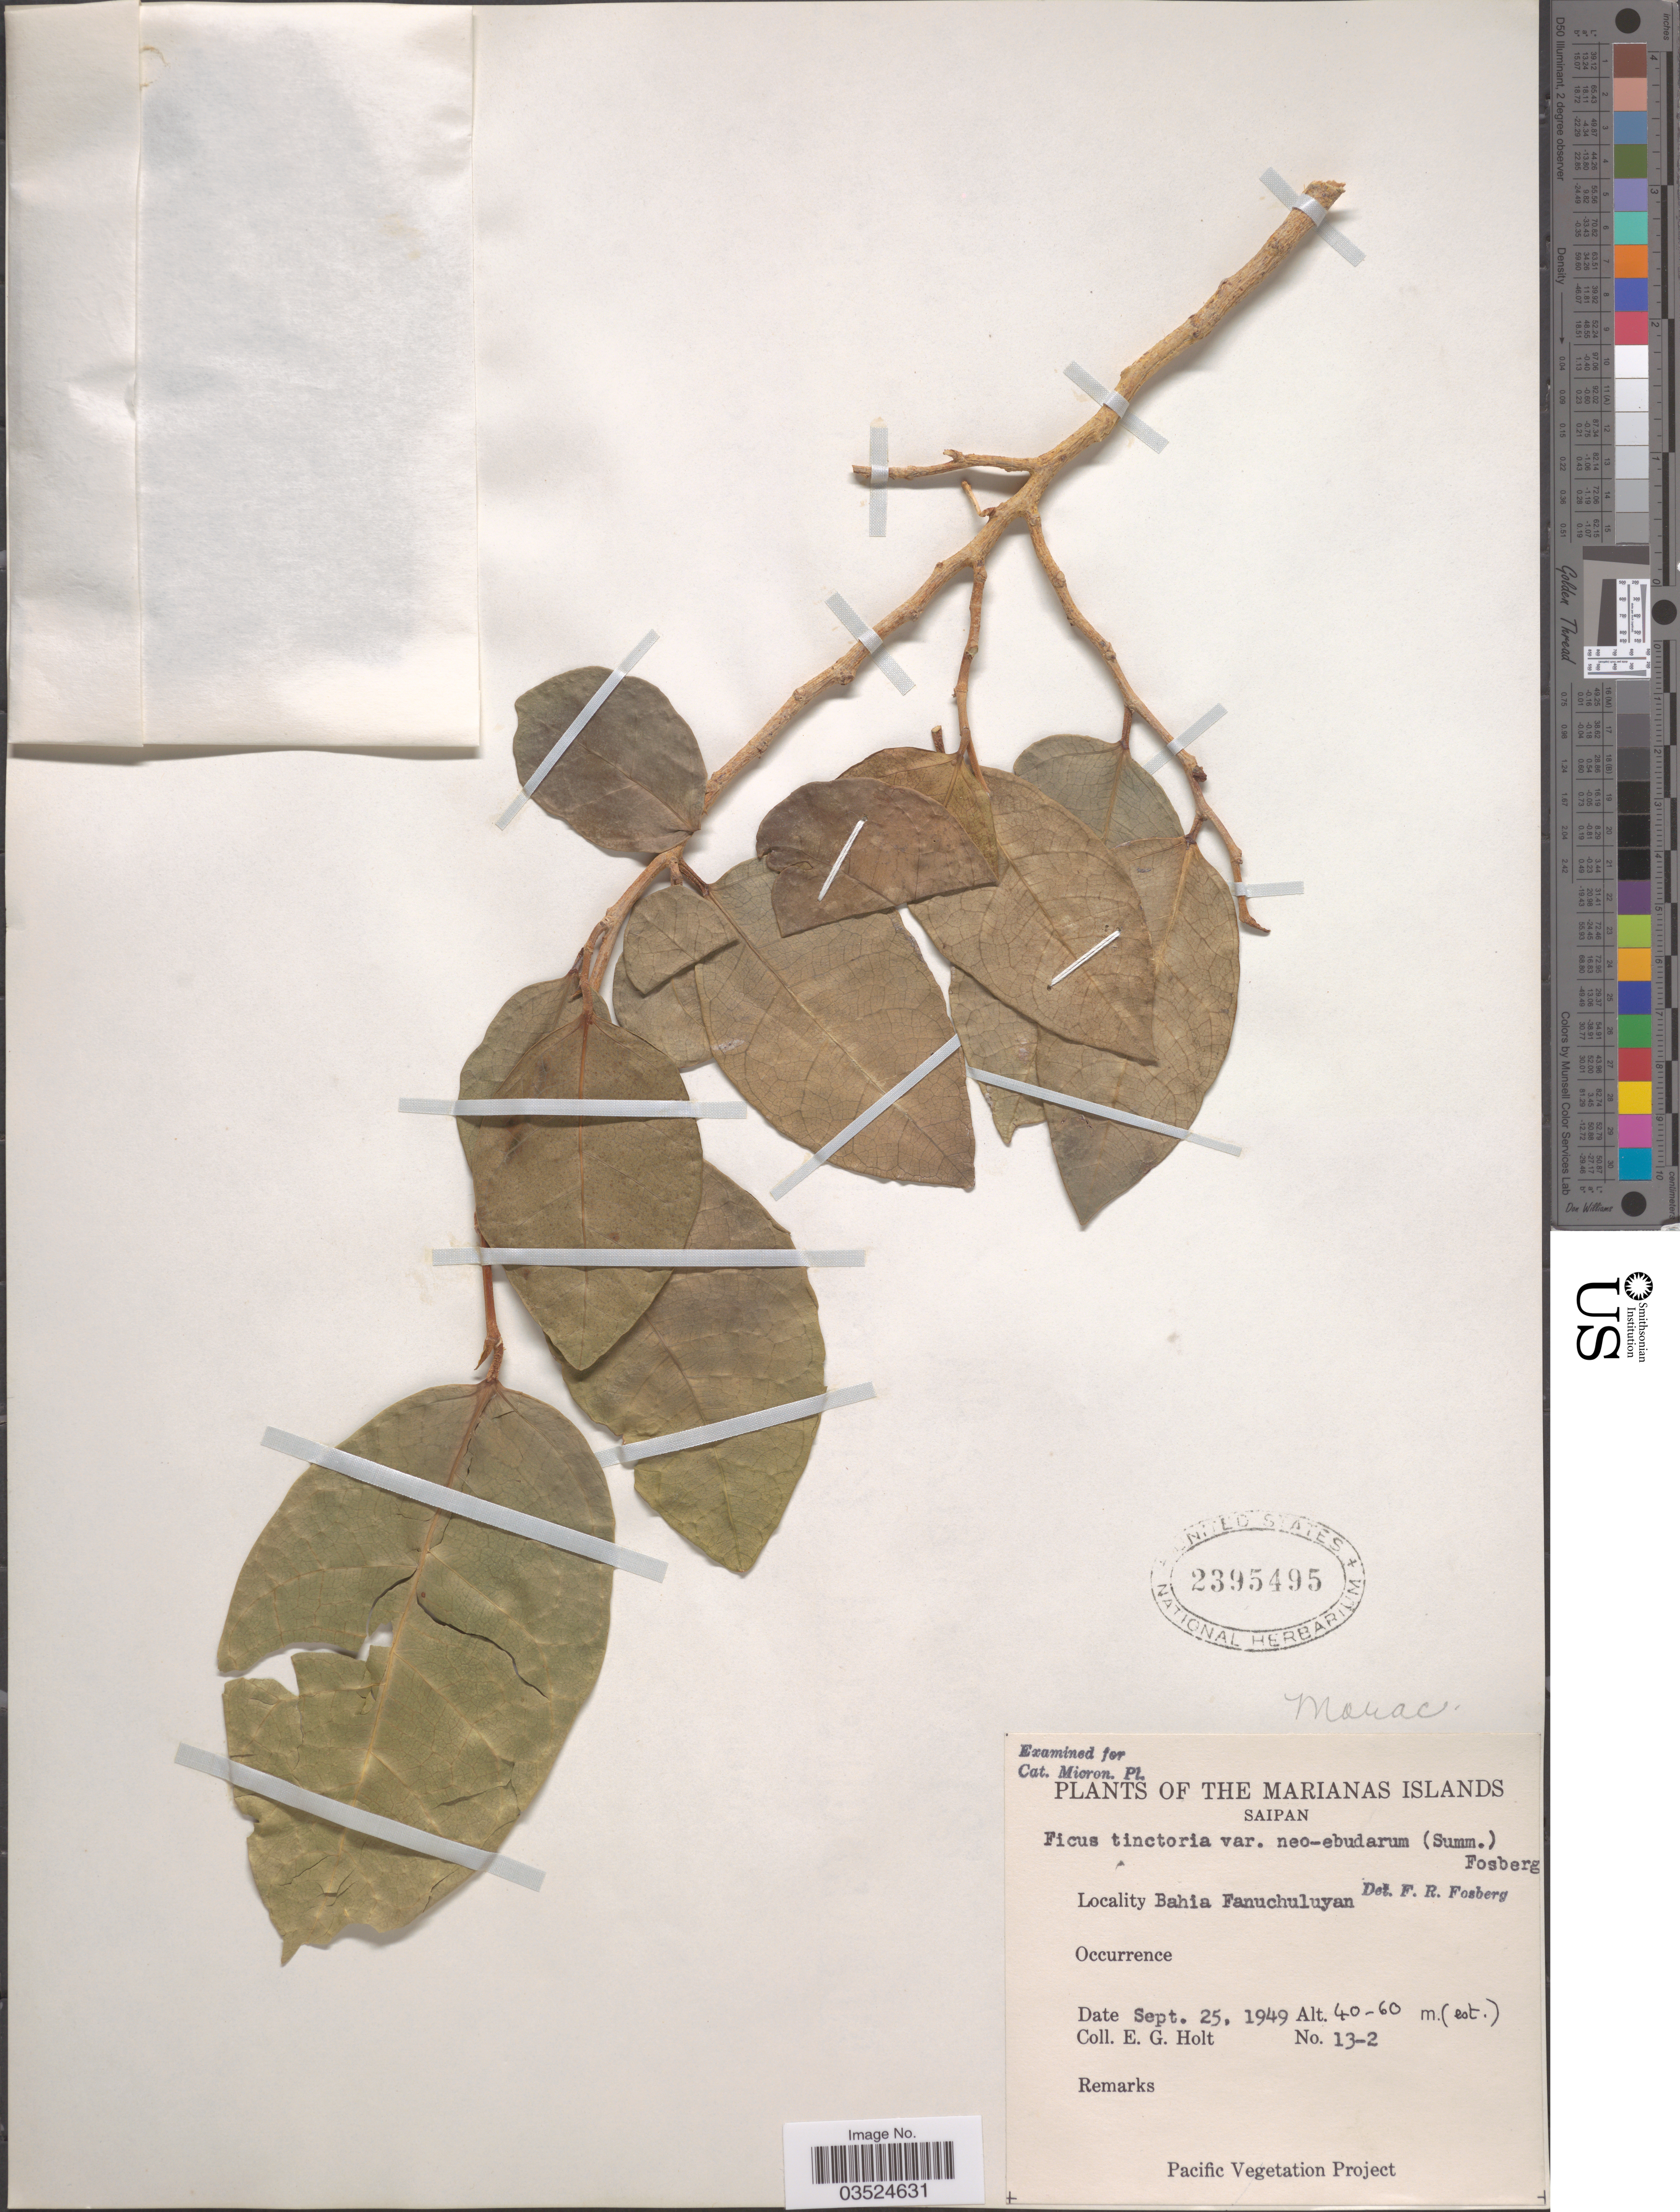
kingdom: Plantae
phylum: Tracheophyta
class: Magnoliopsida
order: Rosales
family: Moraceae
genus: Ficus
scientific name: Ficus tinctoria var. neoebudarum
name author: (Summerh.) Fosberg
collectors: E. G. Holt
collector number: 13-2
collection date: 1949-09-25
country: Northern Mariana Islands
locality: The Marianas Islands. Saipan. Bahia Fanuchuluyan.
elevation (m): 40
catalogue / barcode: US 2395495